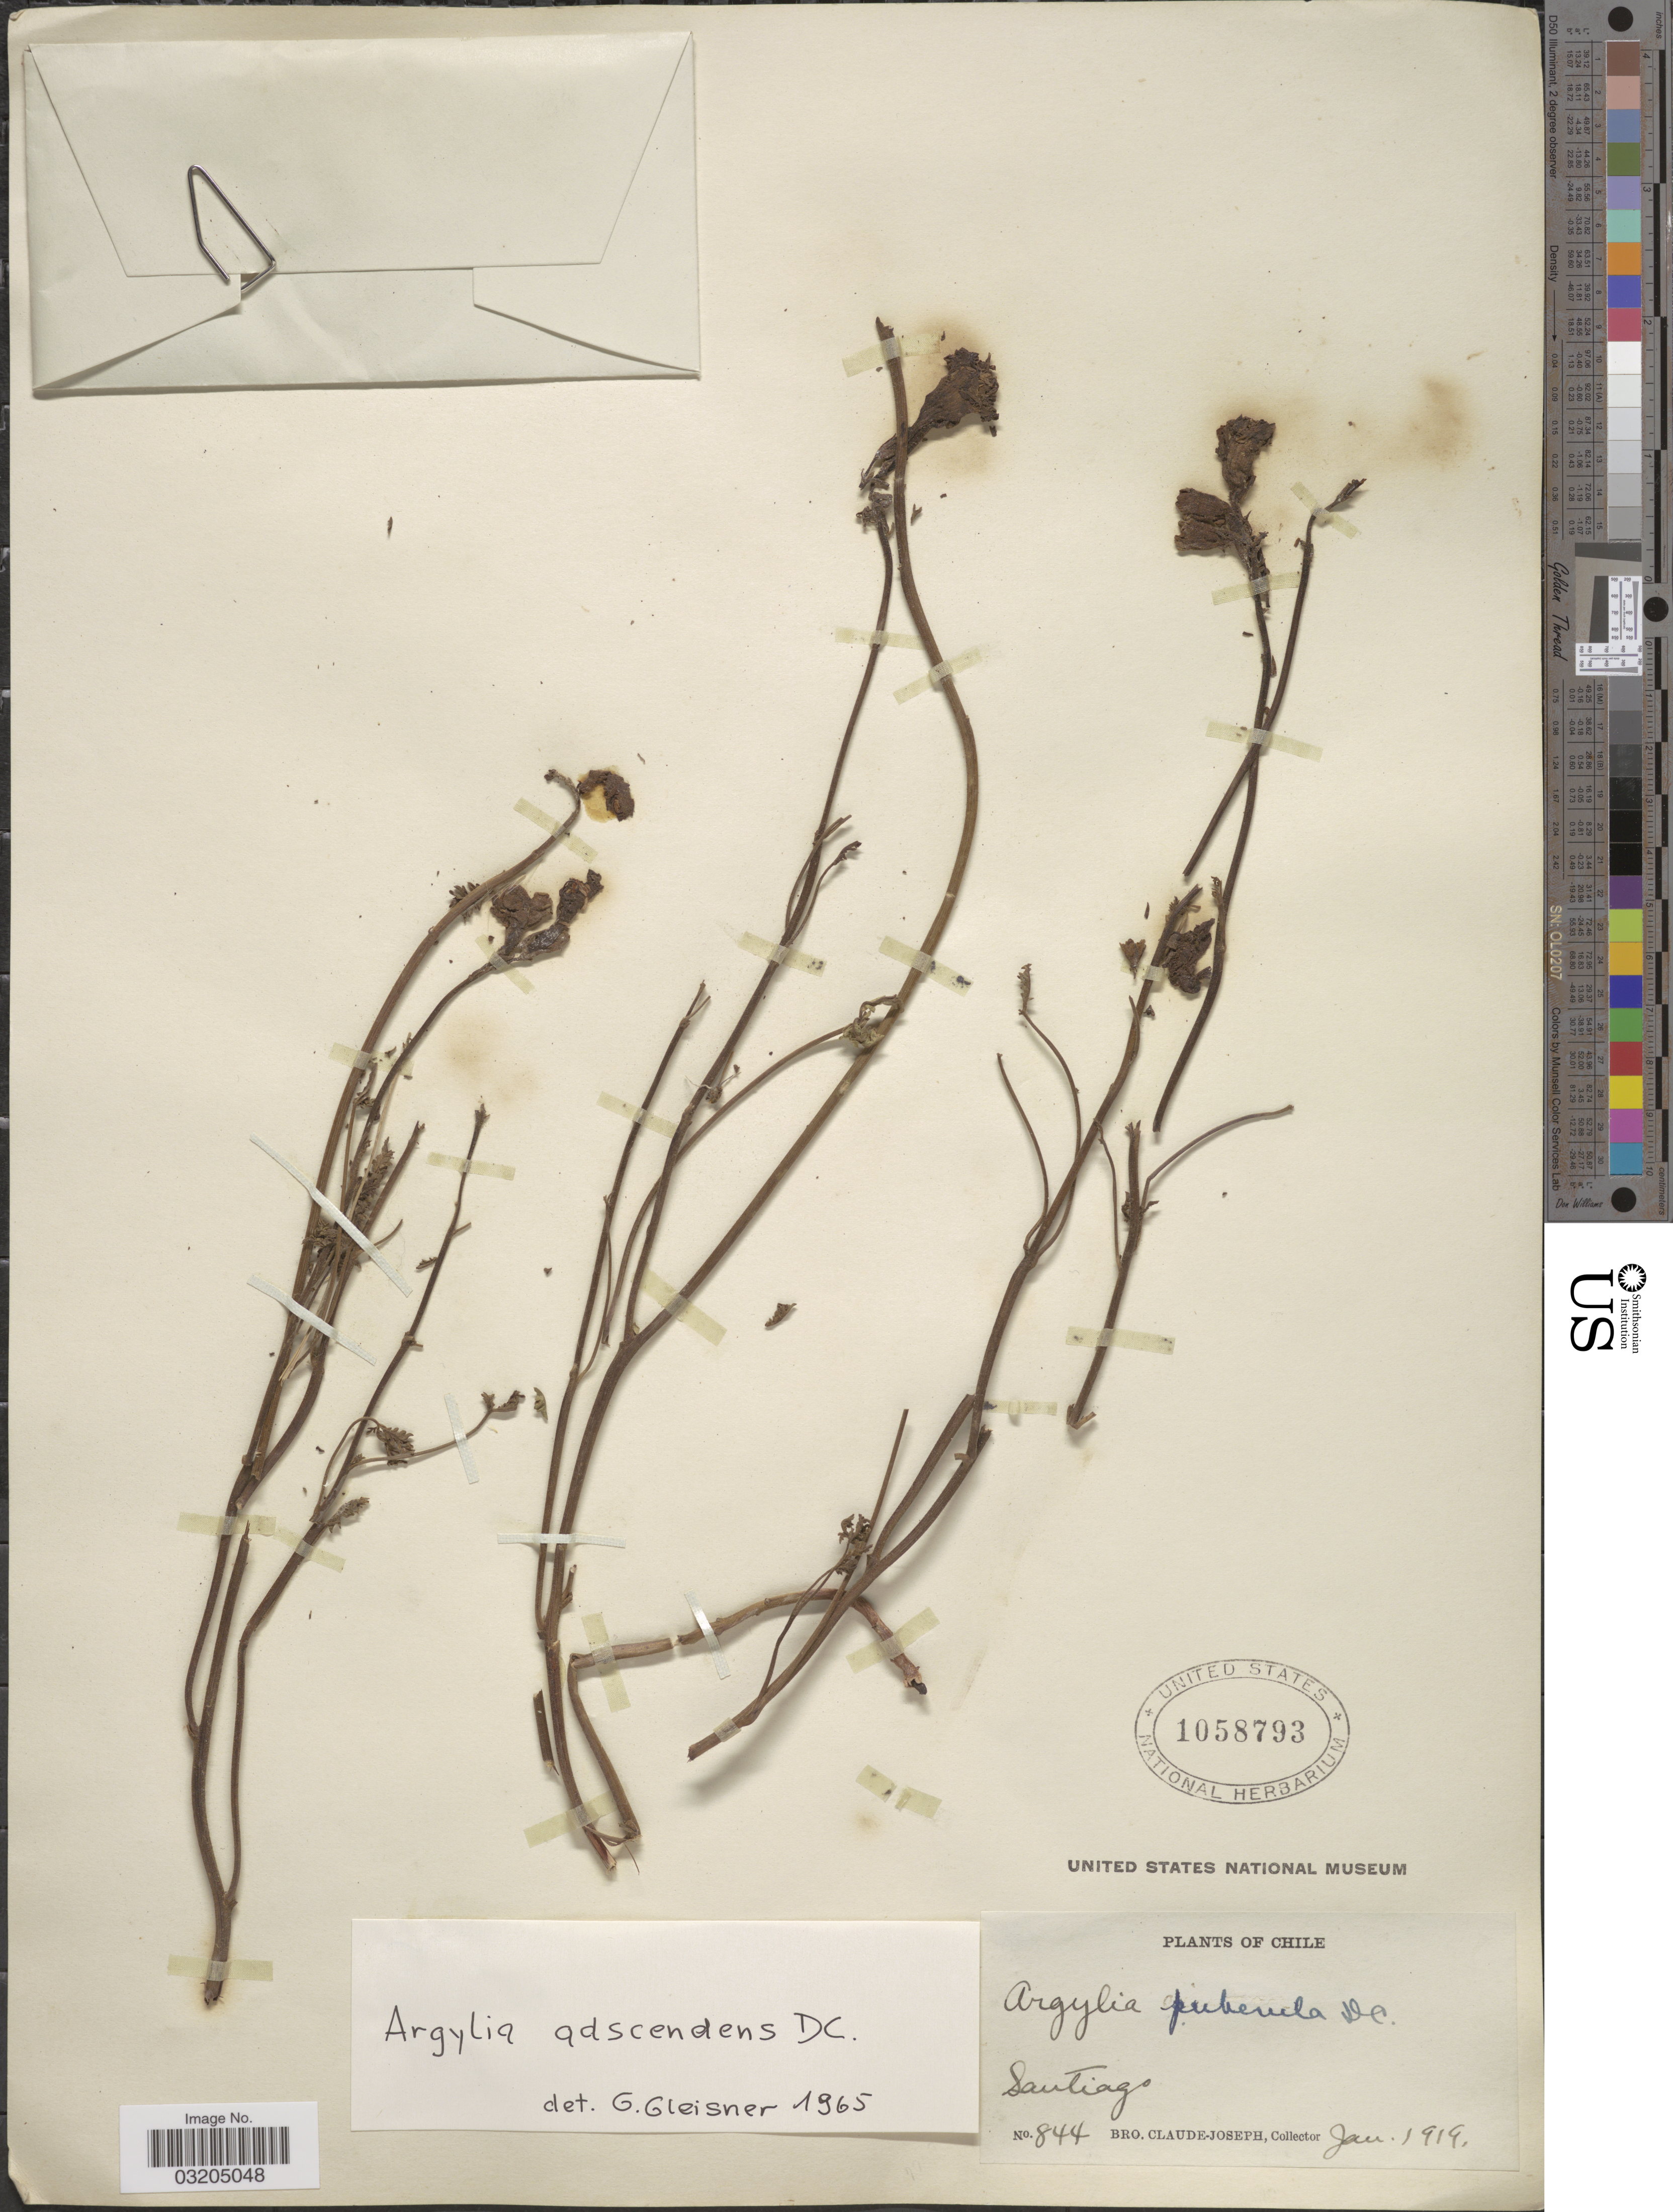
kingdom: Plantae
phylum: Tracheophyta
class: Magnoliopsida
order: Lamiales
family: Bignoniaceae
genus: Argylia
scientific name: Argylia adscendens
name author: A. DC.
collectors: Bro. Claude-Joseph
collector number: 844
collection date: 1919-01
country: Chile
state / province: Región Metropolitana (RM)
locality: Santiago.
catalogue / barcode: US 1058793